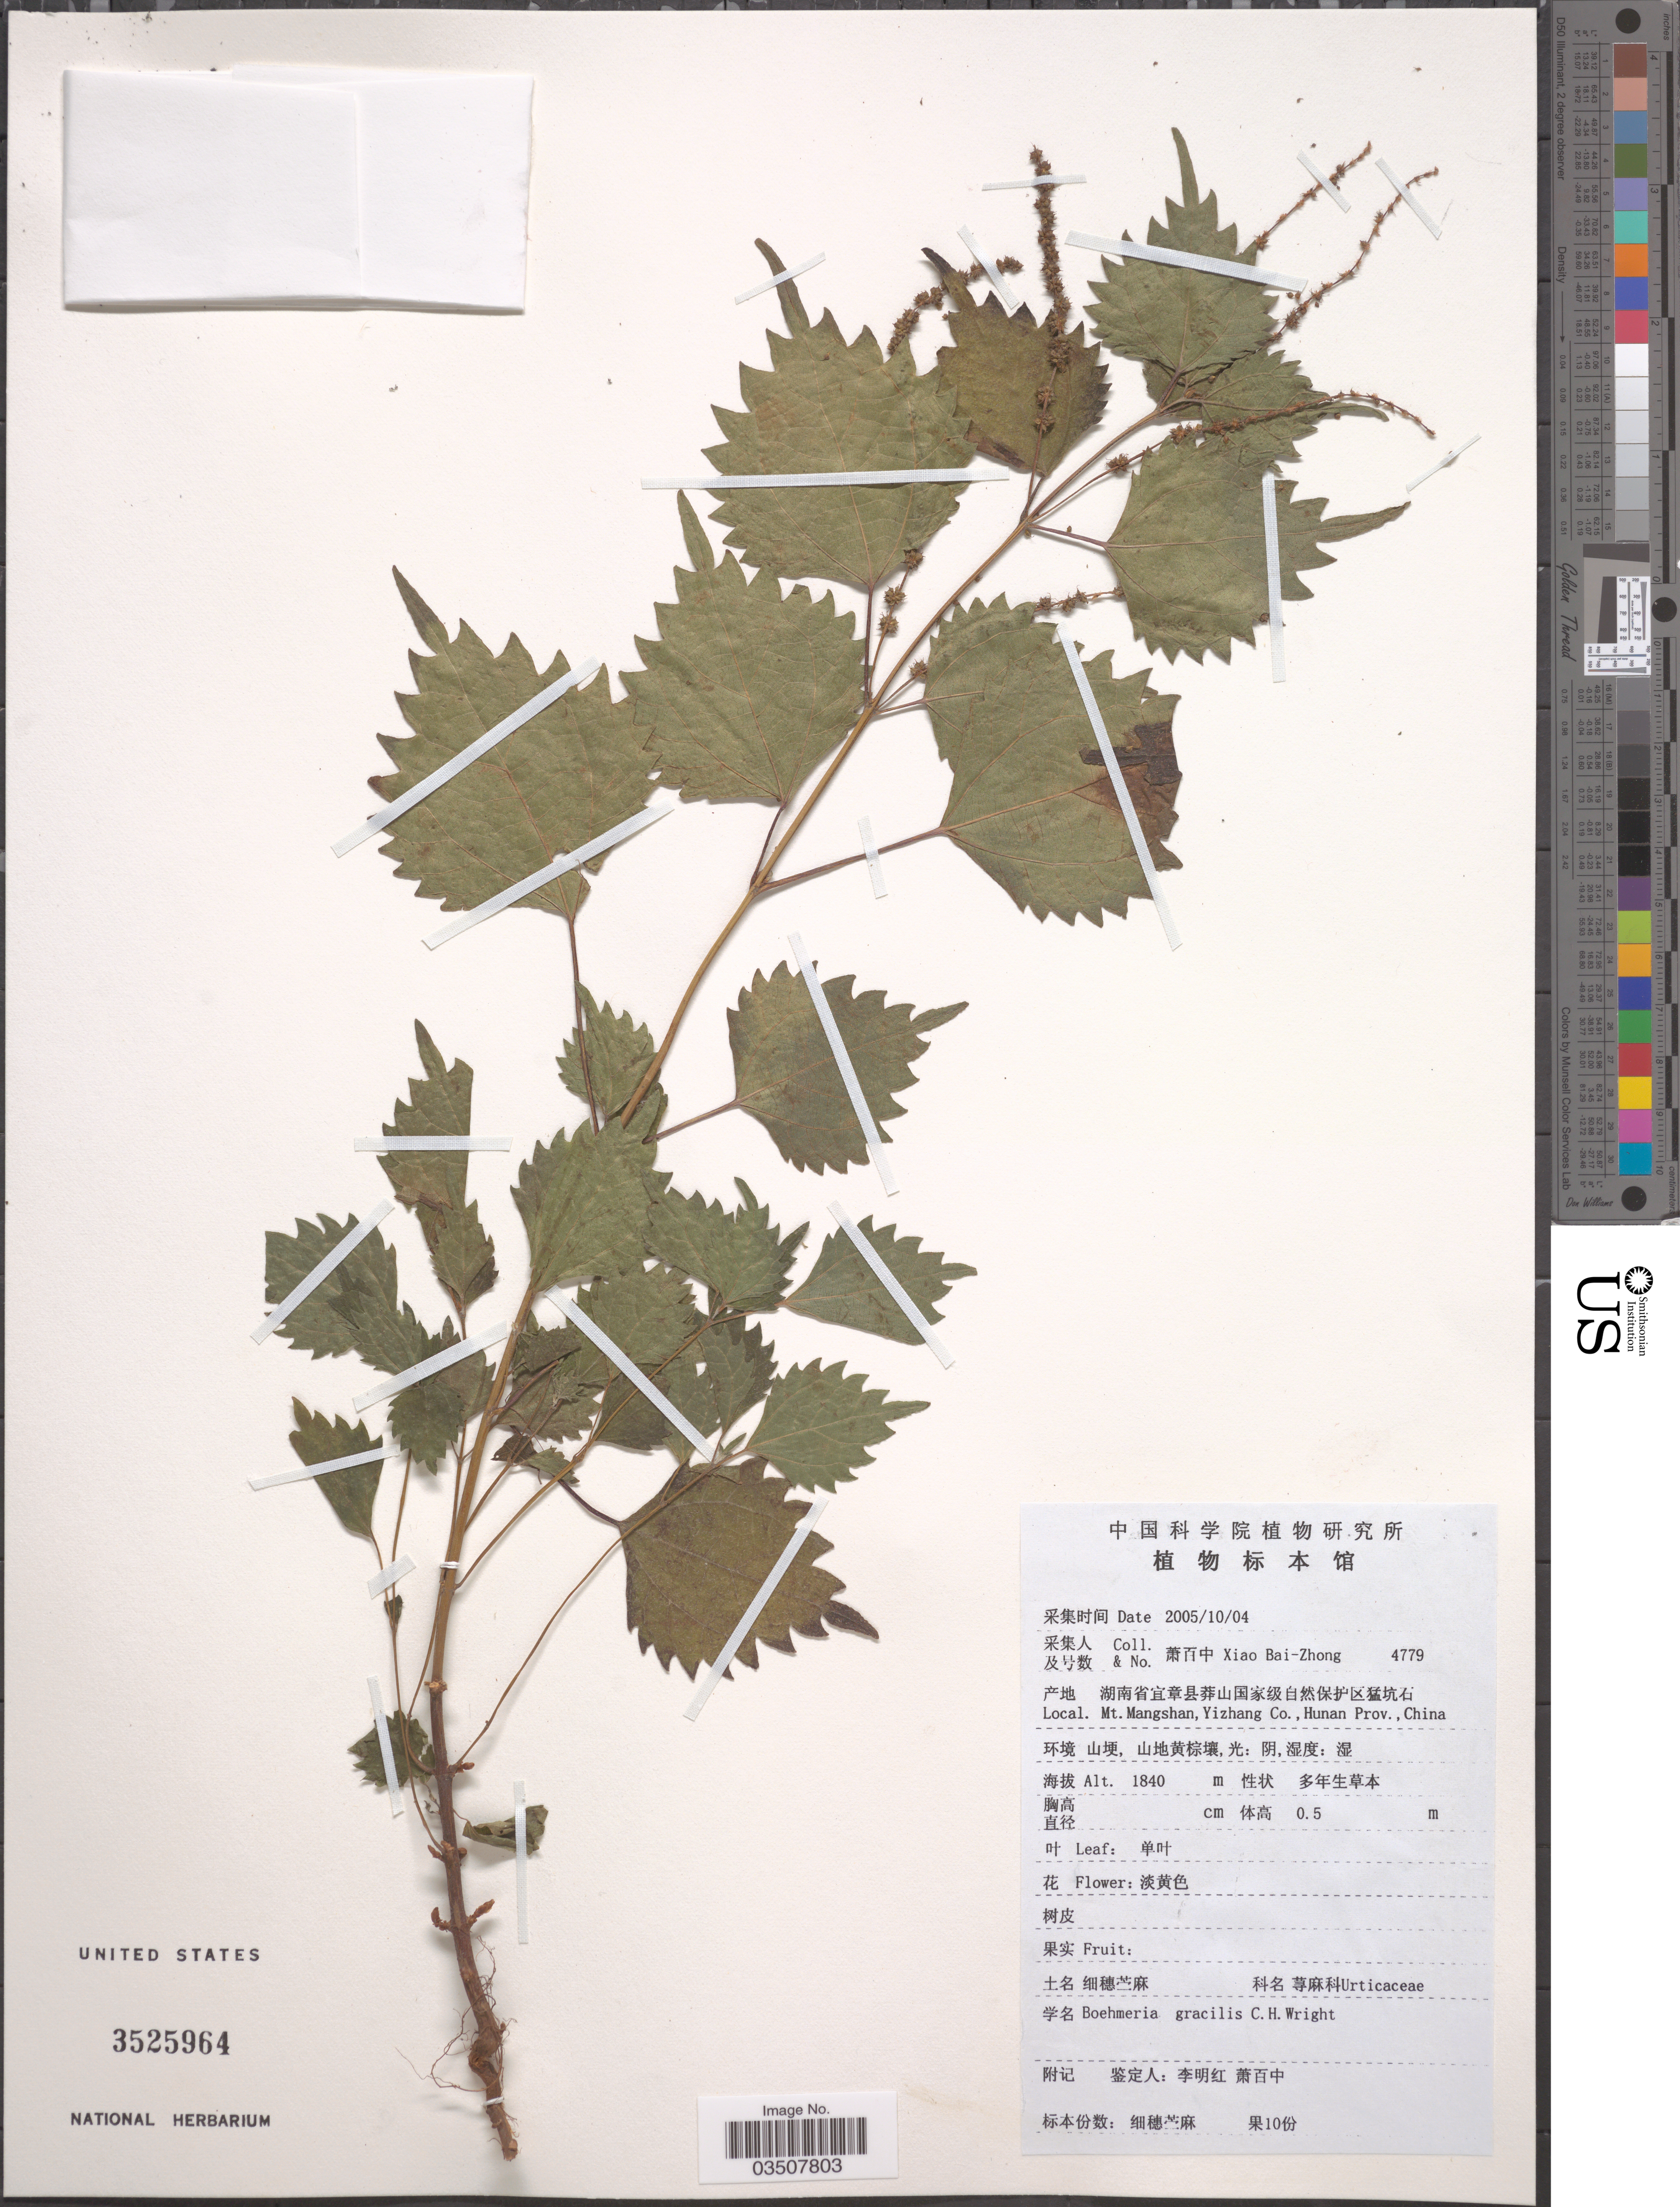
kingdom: Plantae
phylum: Tracheophyta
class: Magnoliopsida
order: Rosales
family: Urticaceae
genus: Boehmeria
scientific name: Boehmeria gracilis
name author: C.H. Wright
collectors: B. Z. Xiao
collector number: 4779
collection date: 2005-10-04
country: China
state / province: Hunan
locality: Mt. Mangshan, Yizhang Co., Hunan Prov.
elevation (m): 1840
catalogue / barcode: US 3525964